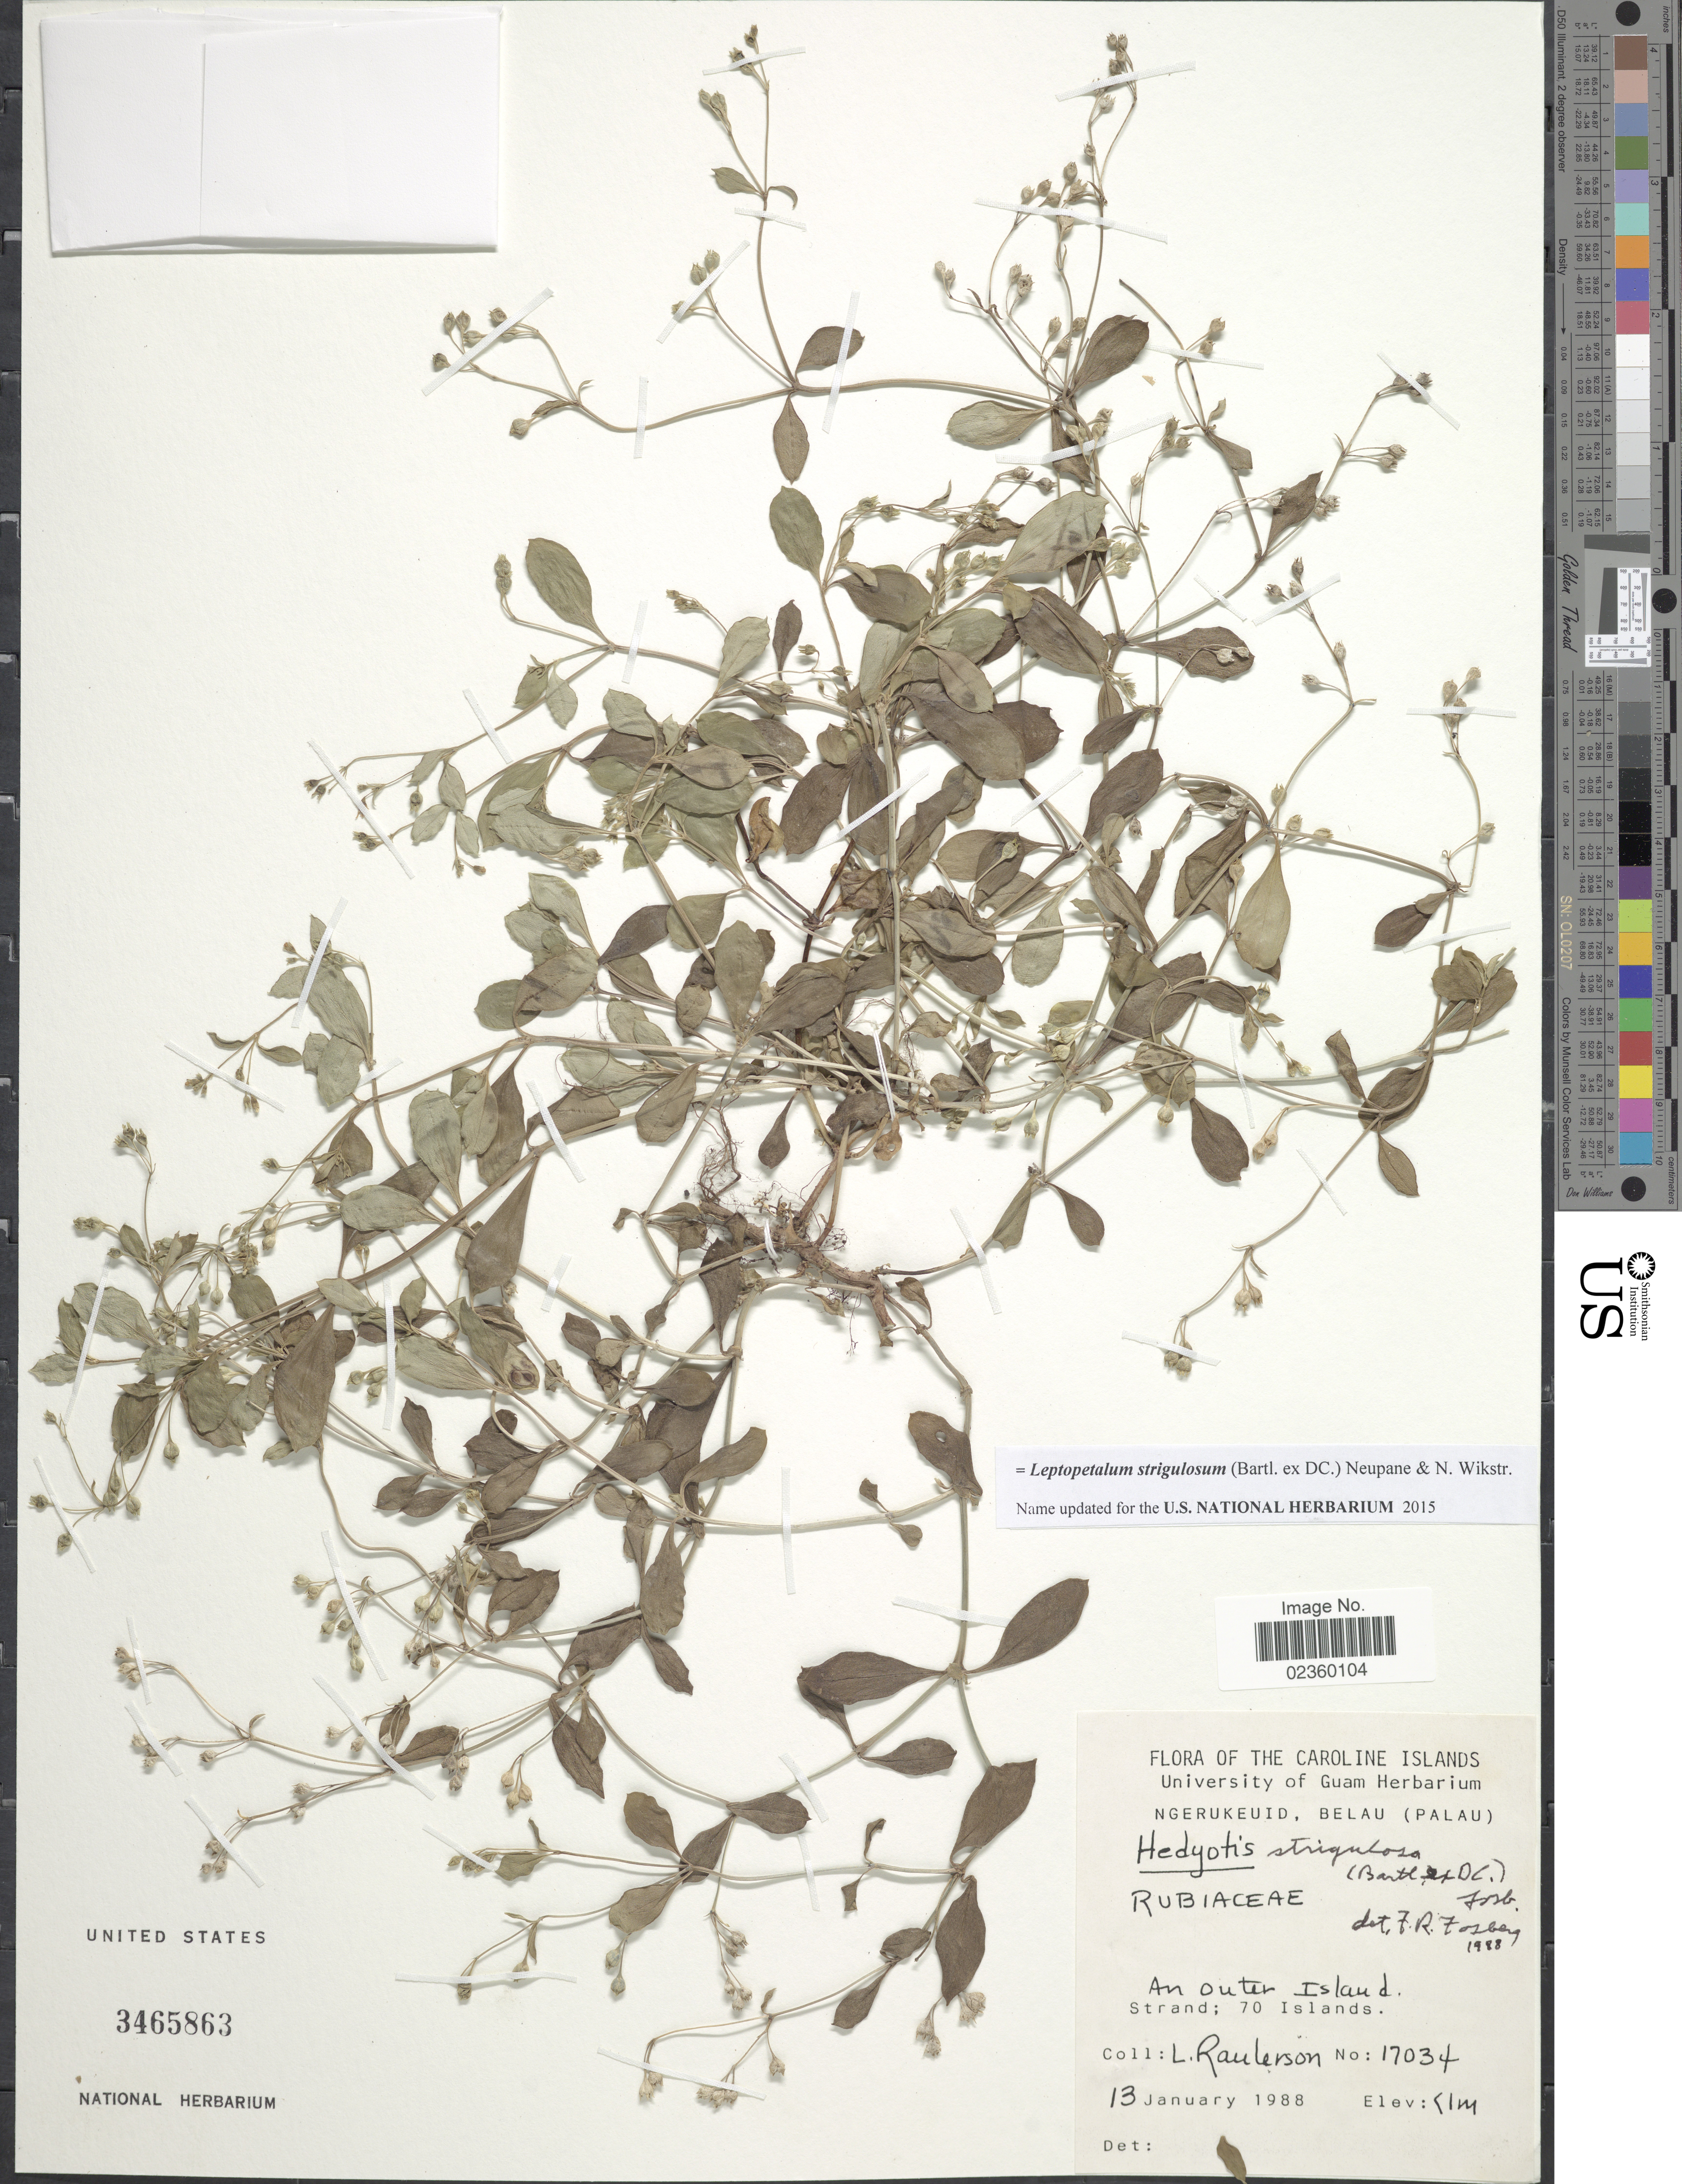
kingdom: Plantae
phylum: Tracheophyta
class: Magnoliopsida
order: Gentianales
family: Rubiaceae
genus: Leptopetalum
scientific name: Leptopetalum strigulosum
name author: (Bartl. ex DC.) Neupane & N. Wikstr.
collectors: L. Raulerson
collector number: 17034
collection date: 1988-01-13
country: Palau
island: Ngerukeuid [Orukuizu]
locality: The Caroline Islands, Ngerkeuid, (Palau), An Outer Island, Strand; 70 Islands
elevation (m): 1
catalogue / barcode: US 3465863